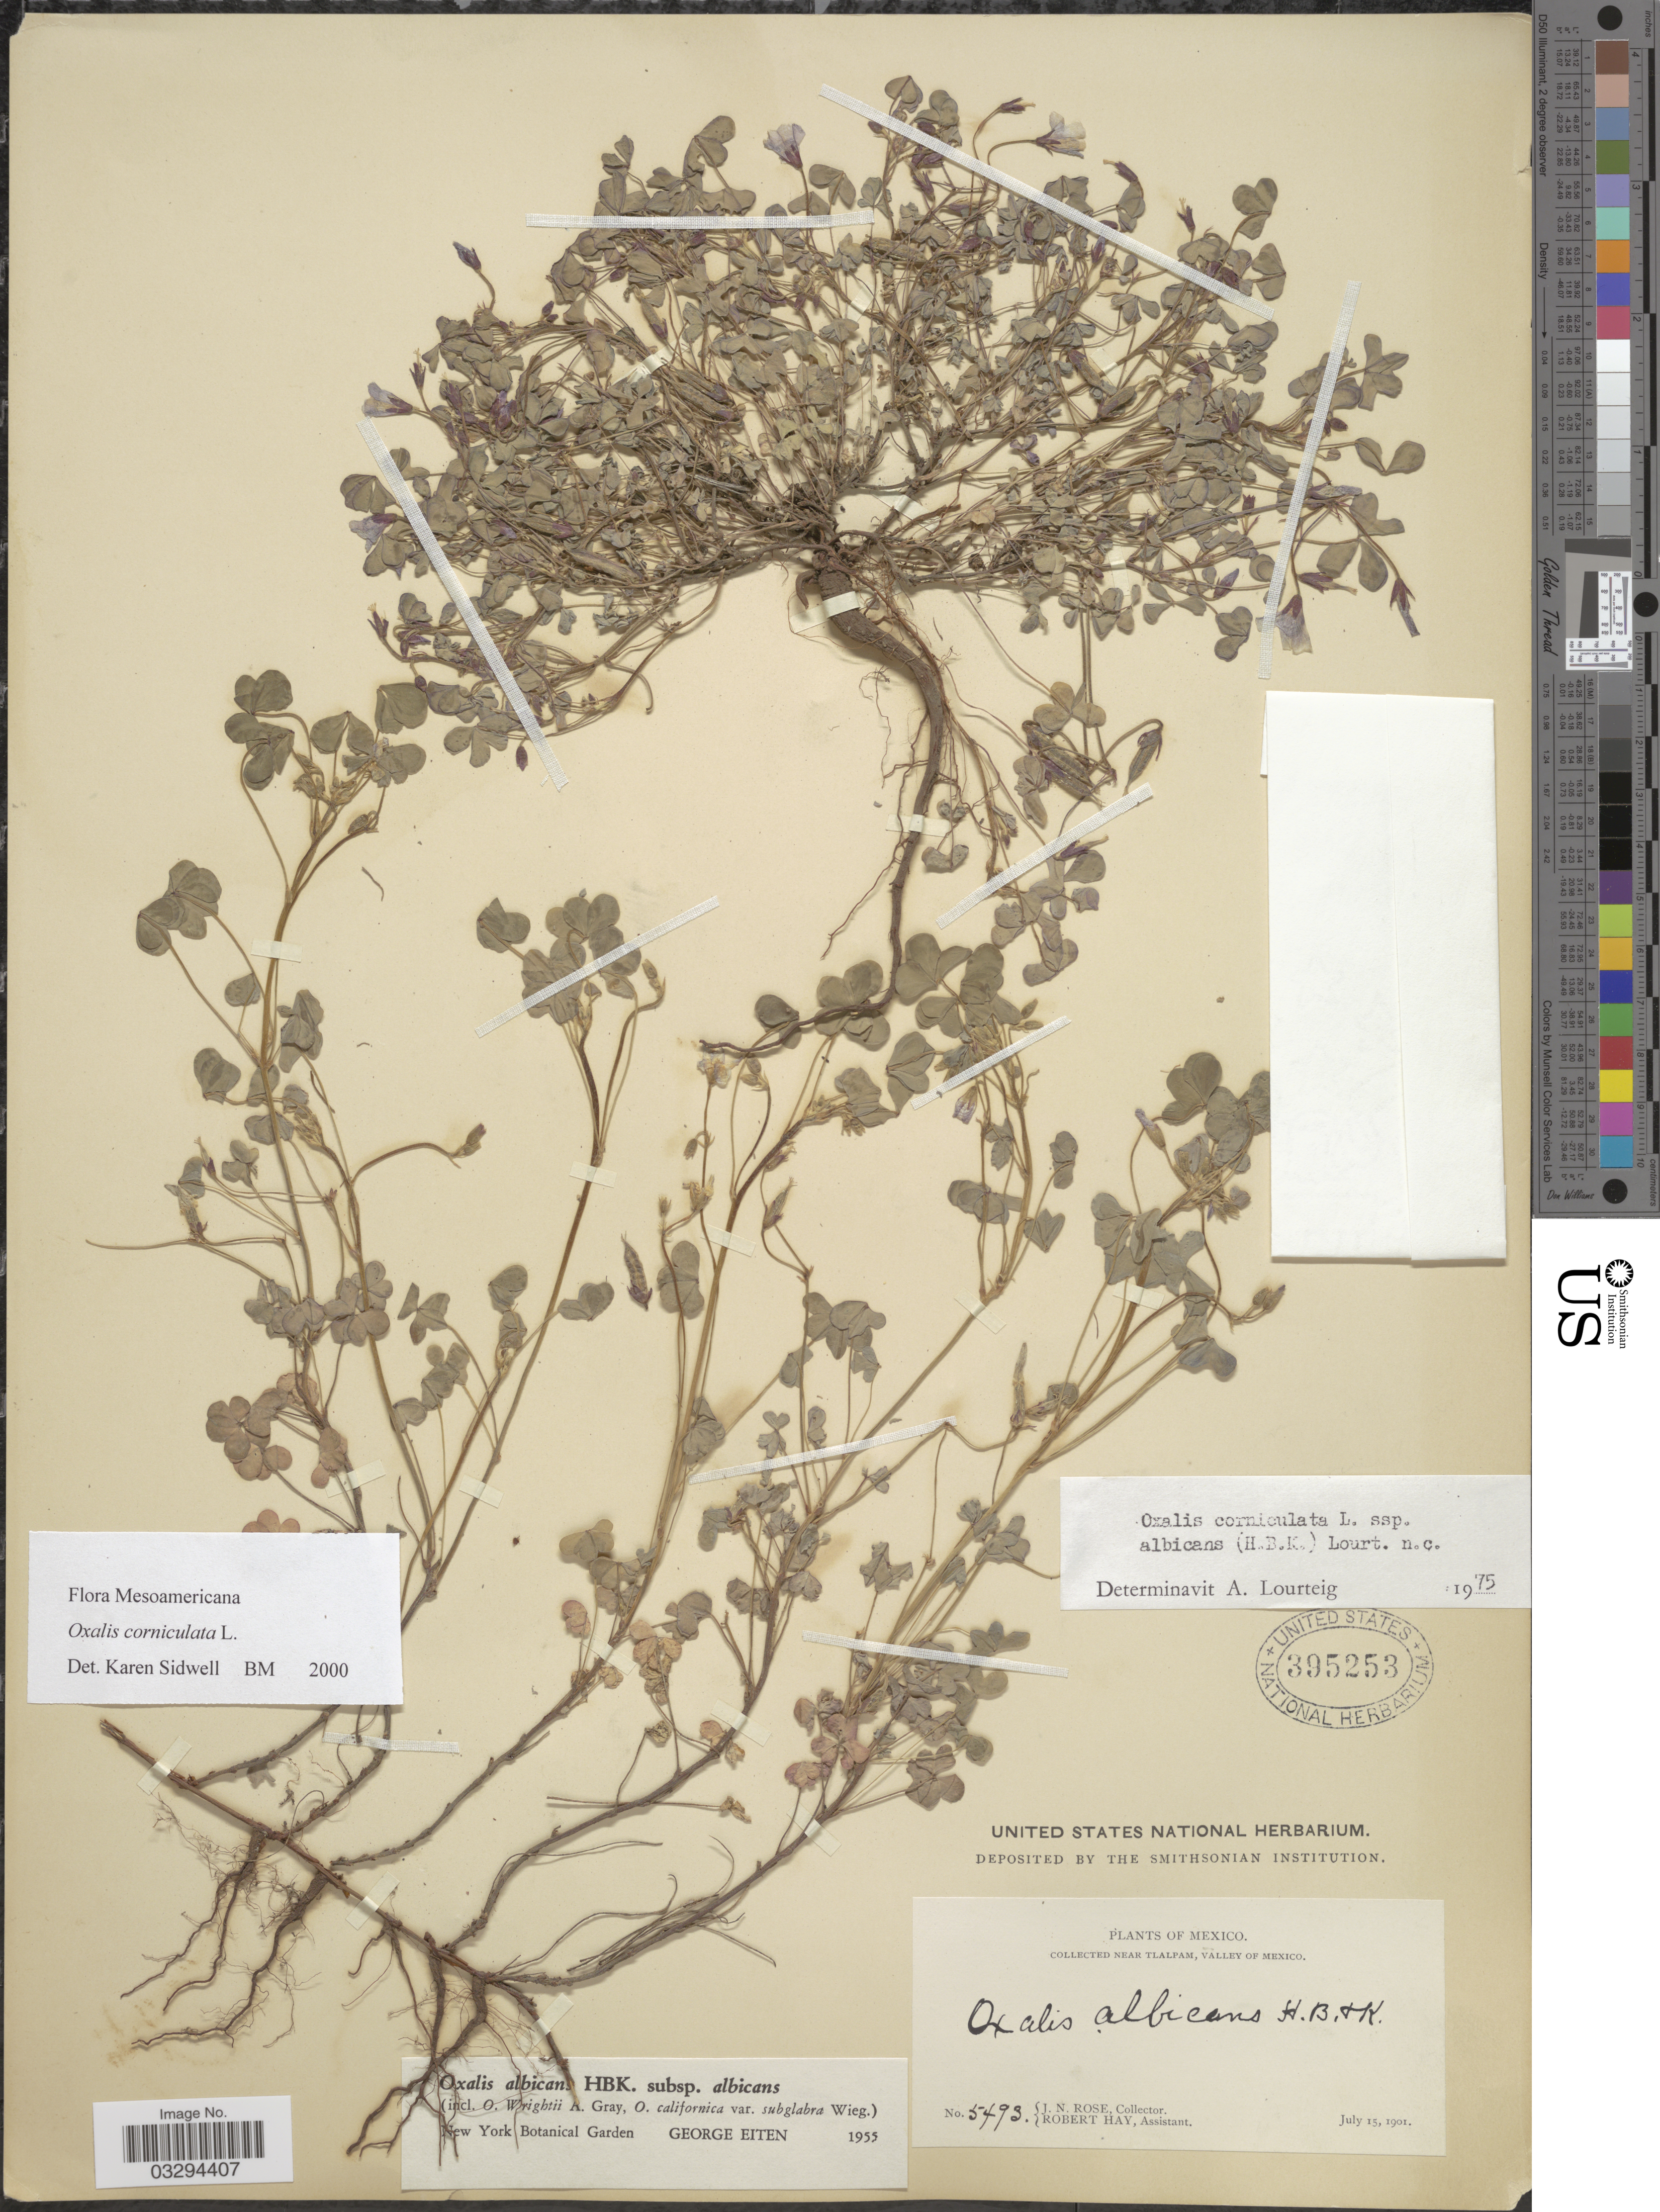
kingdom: Plantae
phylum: Tracheophyta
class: Magnoliopsida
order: Oxalidales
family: Oxalidaceae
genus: Oxalis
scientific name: Oxalis corniculata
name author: L.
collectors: J. N. Rose & R. Hay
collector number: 5493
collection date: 1901-07-15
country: Mexico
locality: Near Tlalpam, Valley of Mexico.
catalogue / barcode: US 395253